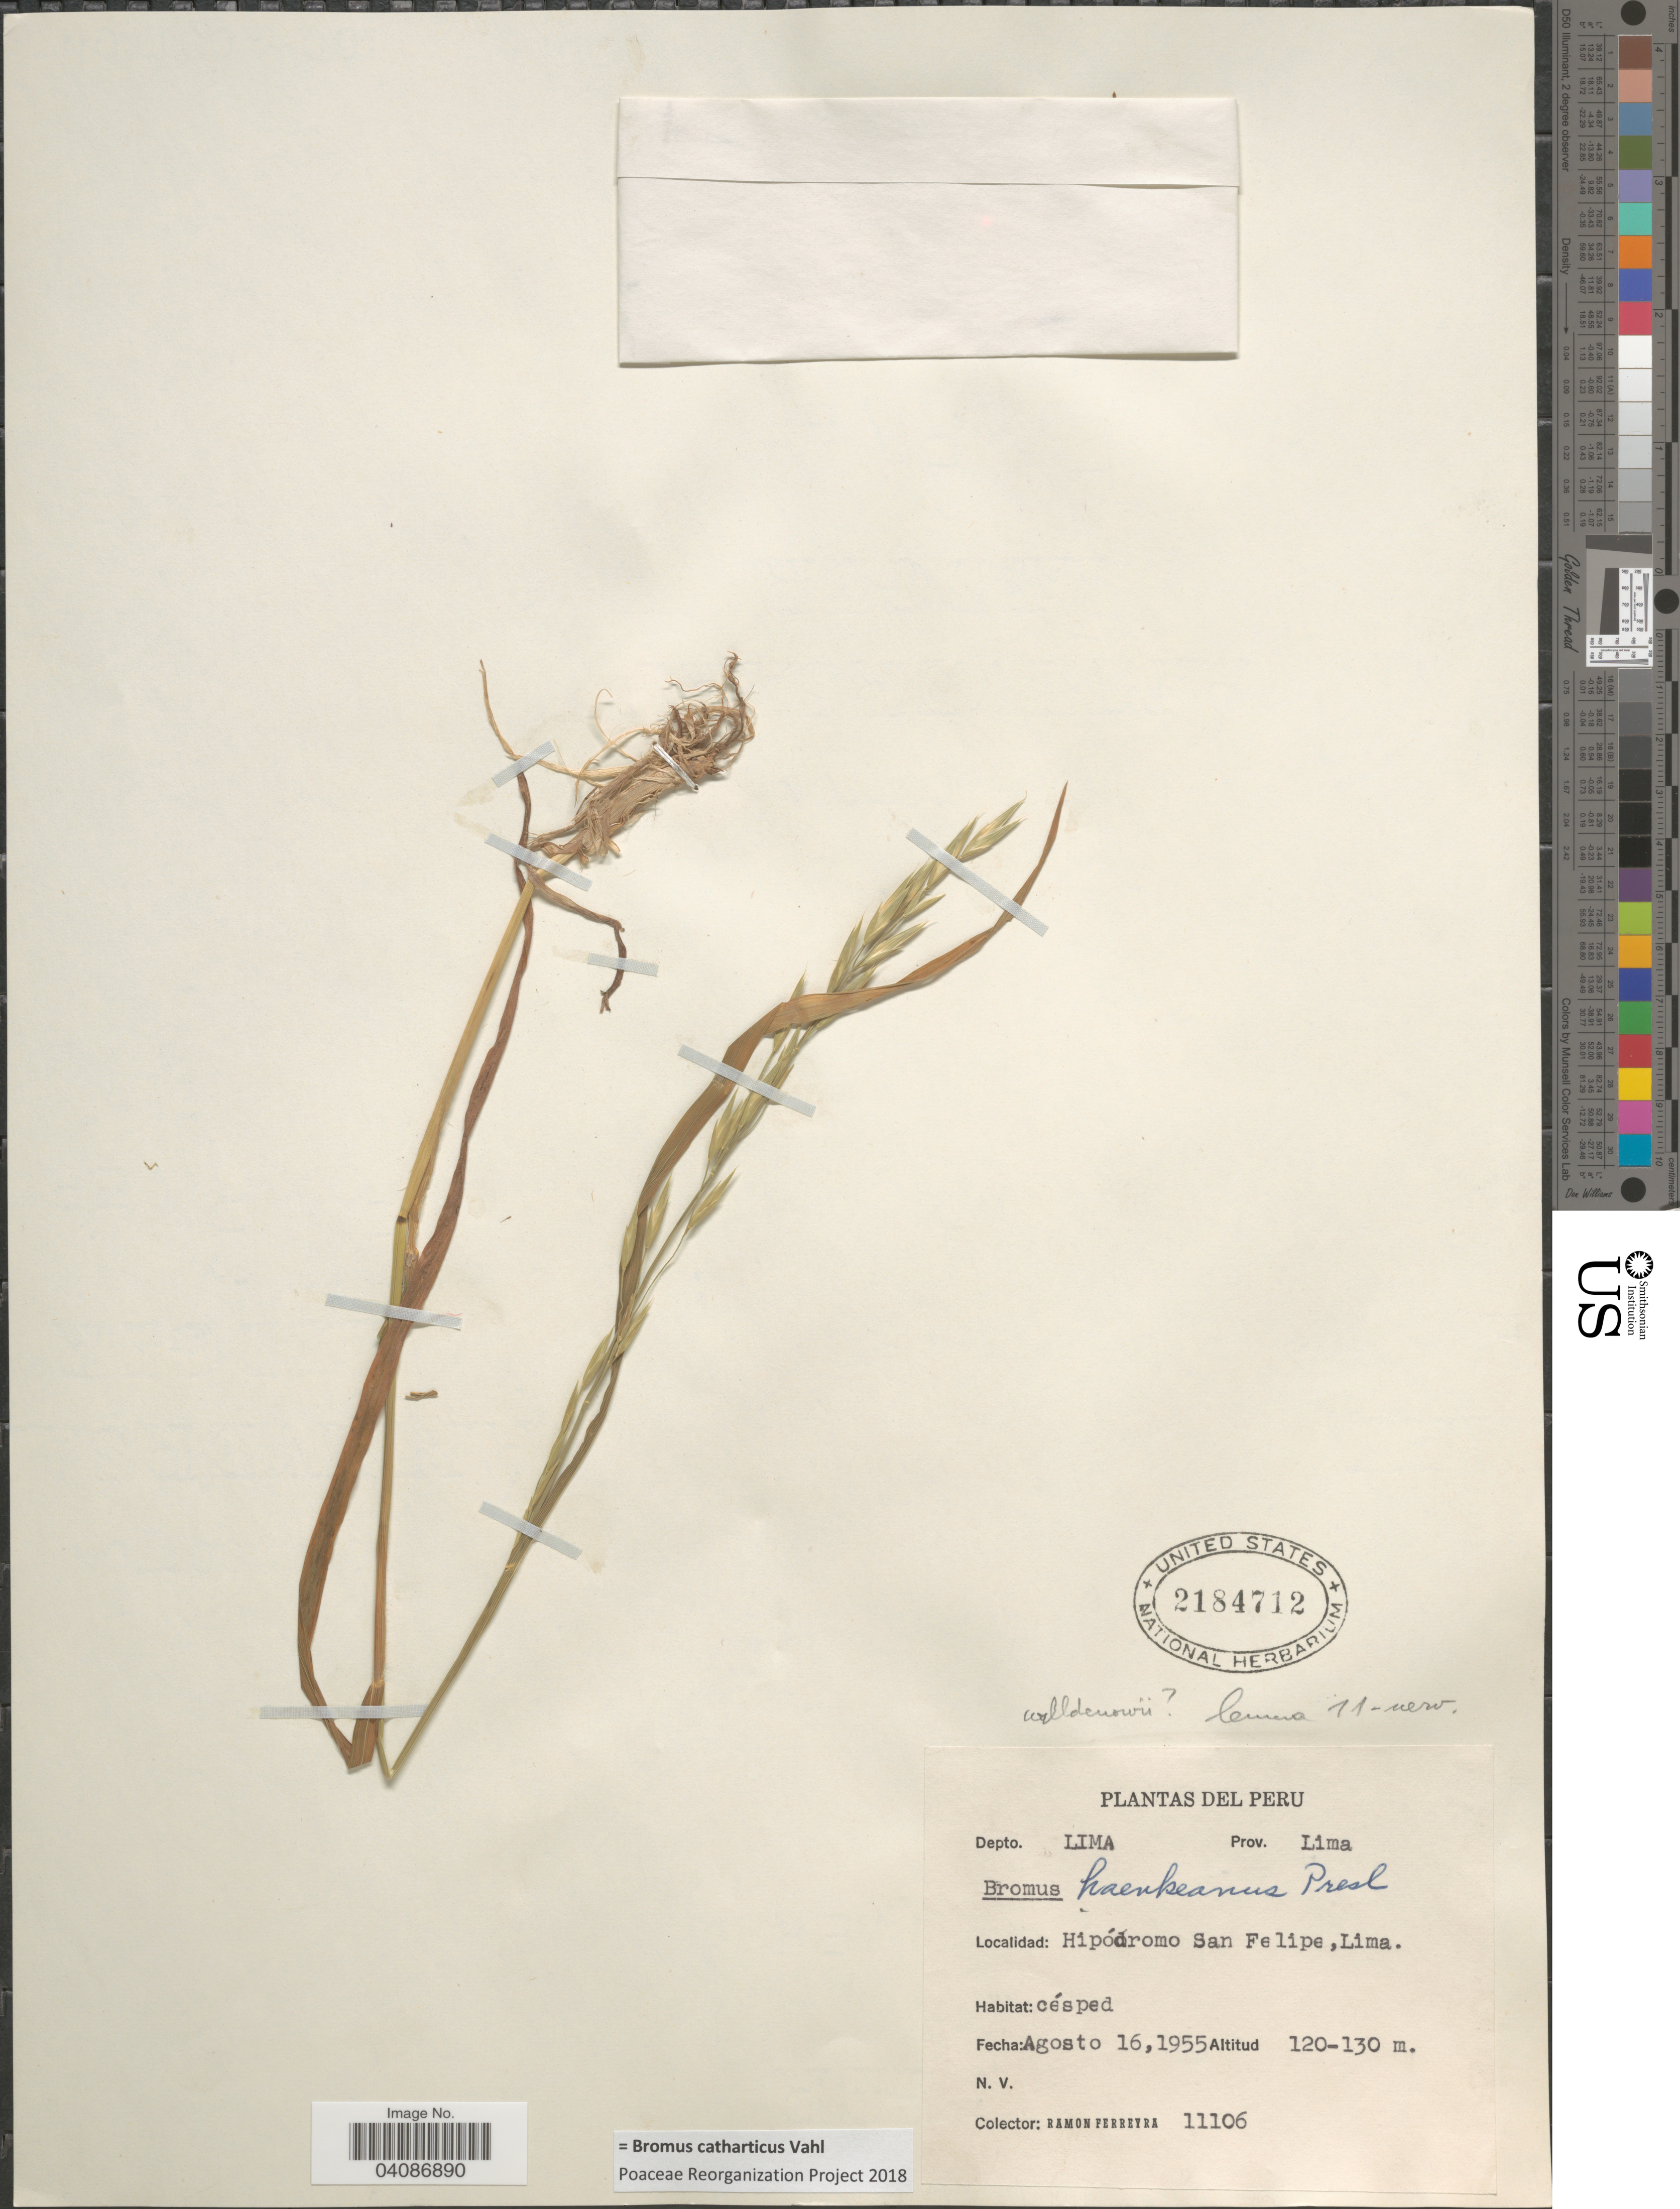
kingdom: Plantae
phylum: Tracheophyta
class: Liliopsida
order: Poales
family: Poaceae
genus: Bromus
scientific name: Bromus catharticus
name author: Vahl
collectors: R. A. Ferreyra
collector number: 11106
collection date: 1955-08-16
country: Peru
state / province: Lima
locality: Depto. Lima. Hipódromo San Felipe.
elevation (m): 120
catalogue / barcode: US 2184712